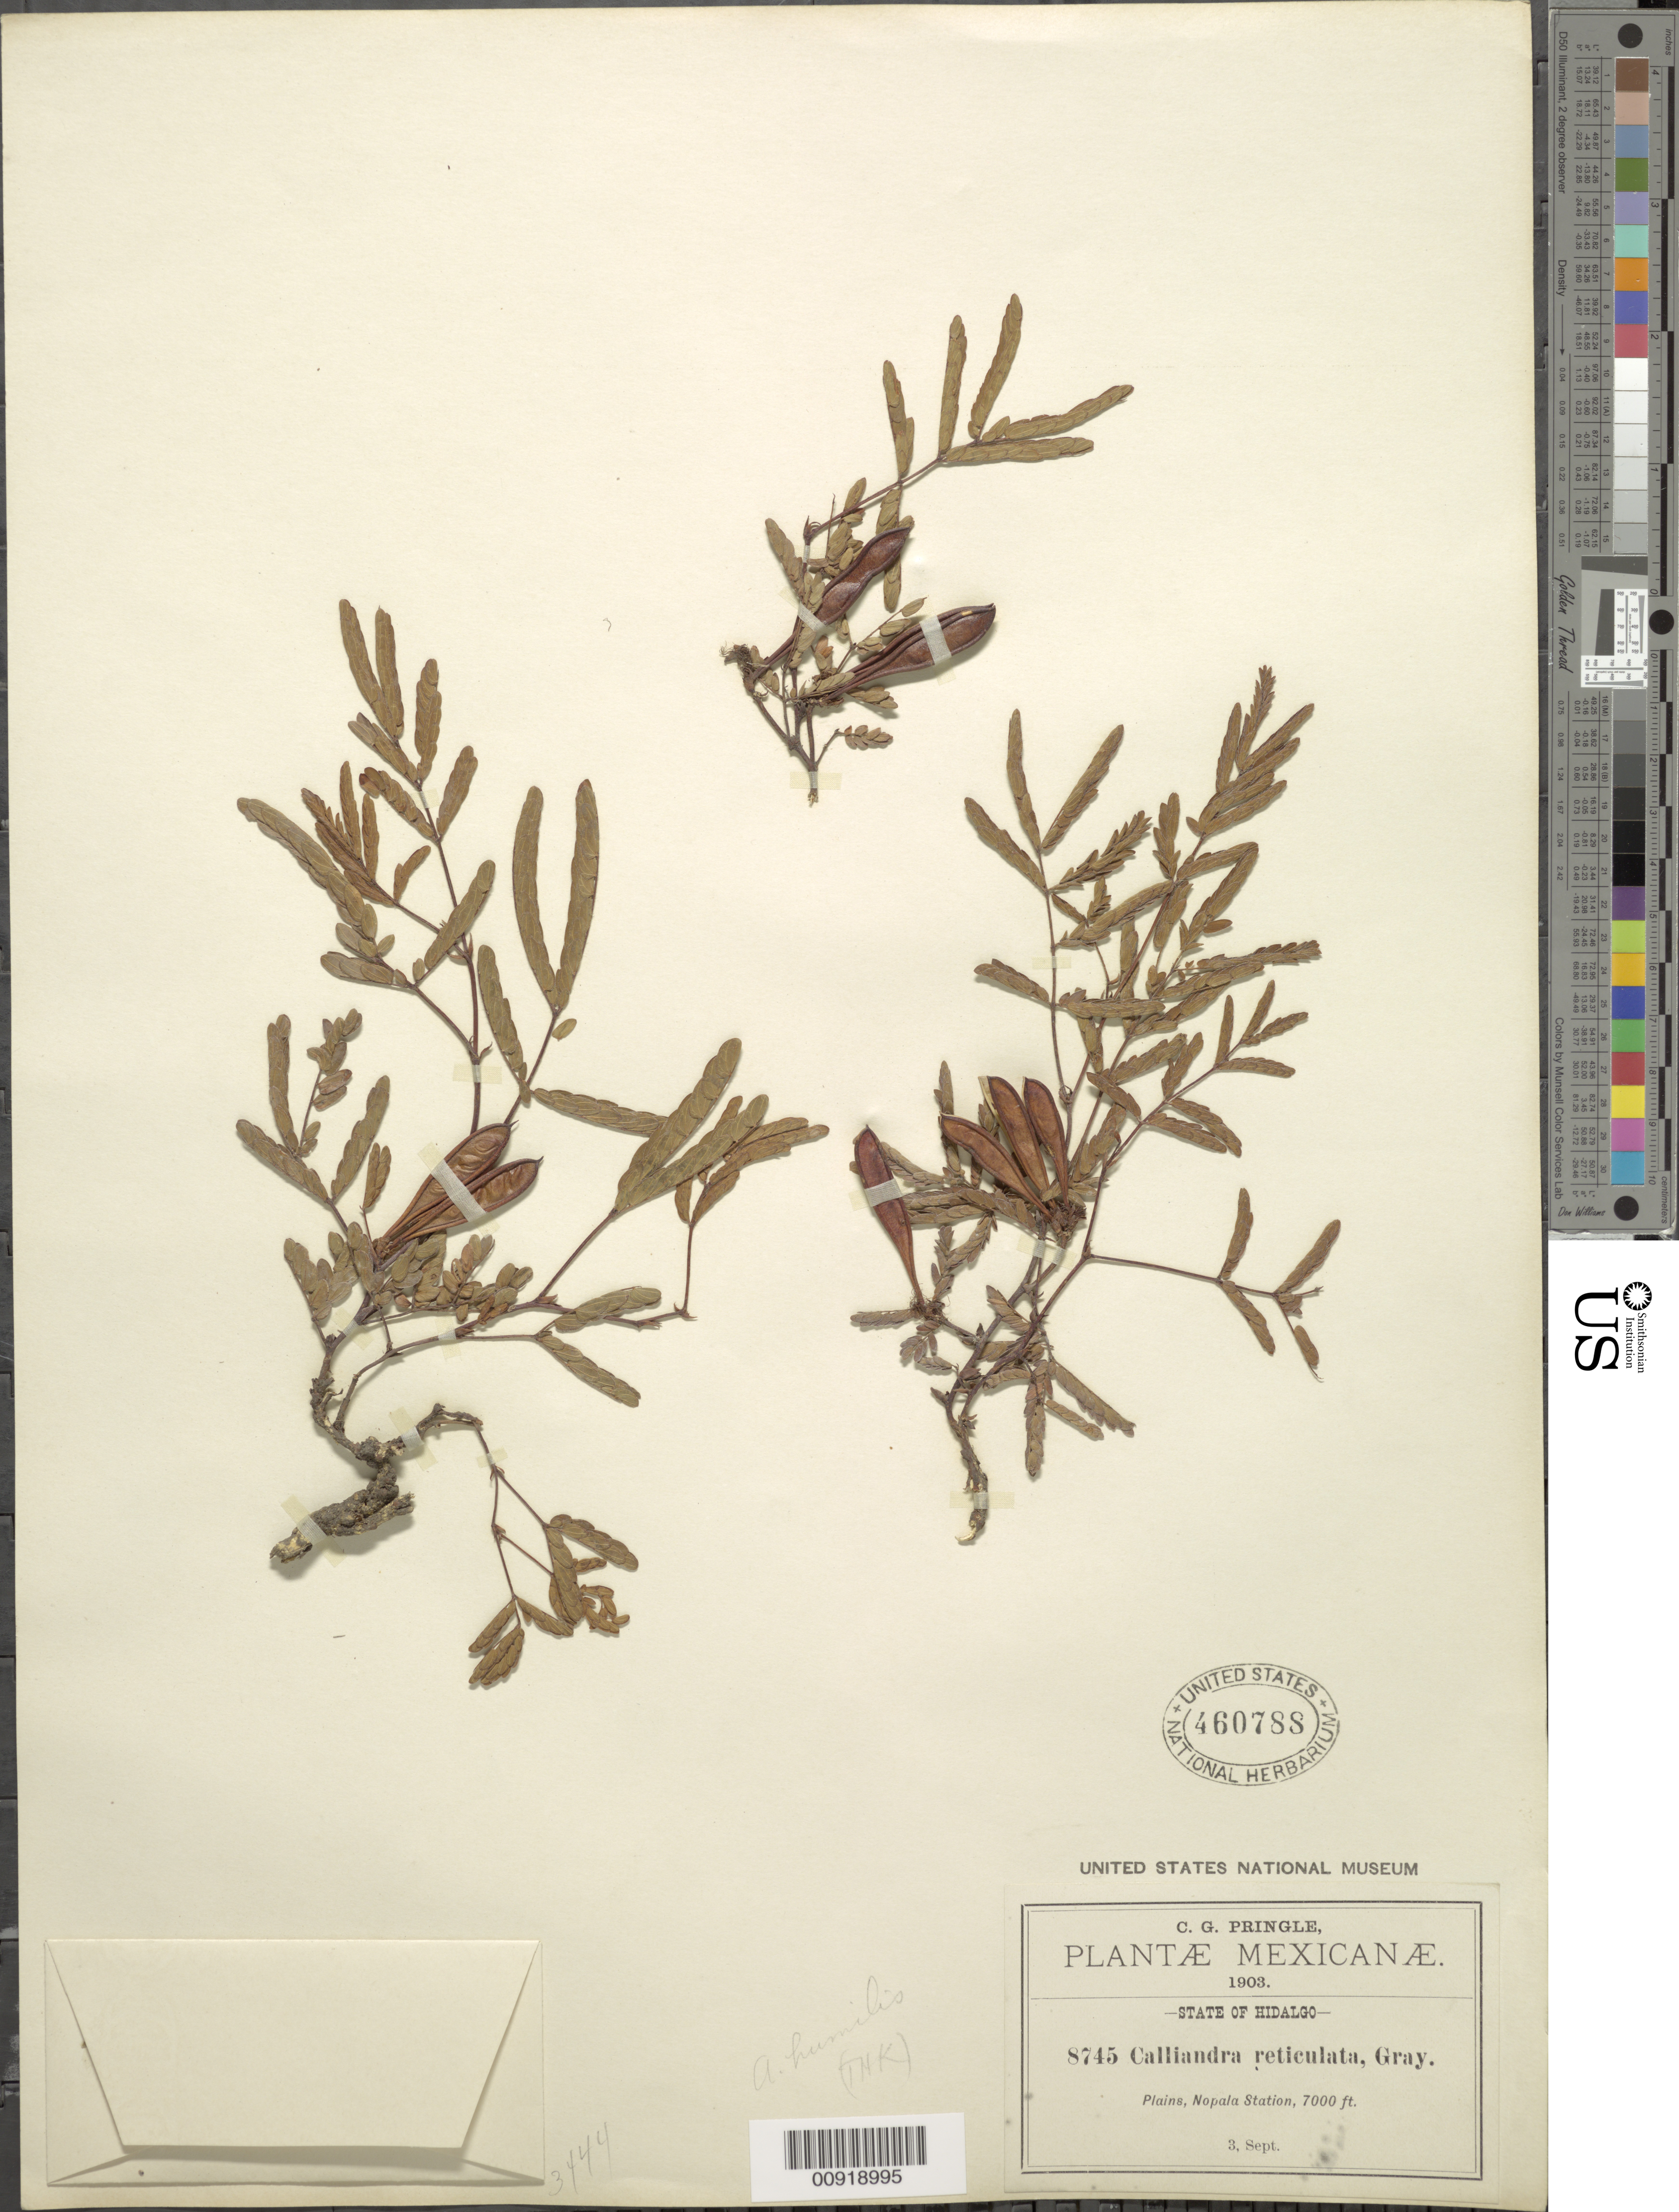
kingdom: Plantae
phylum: Tracheophyta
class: Magnoliopsida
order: Fabales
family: Fabaceae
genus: Calliandra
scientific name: Calliandra humilis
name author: Benth.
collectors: C. G. Pringle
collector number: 8745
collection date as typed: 03 Sep 1903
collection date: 1903-09-03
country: Mexico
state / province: Hidalgo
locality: Nopala Station, State of Hidalgo.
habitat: Plains.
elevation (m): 2134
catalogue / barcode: US 460788